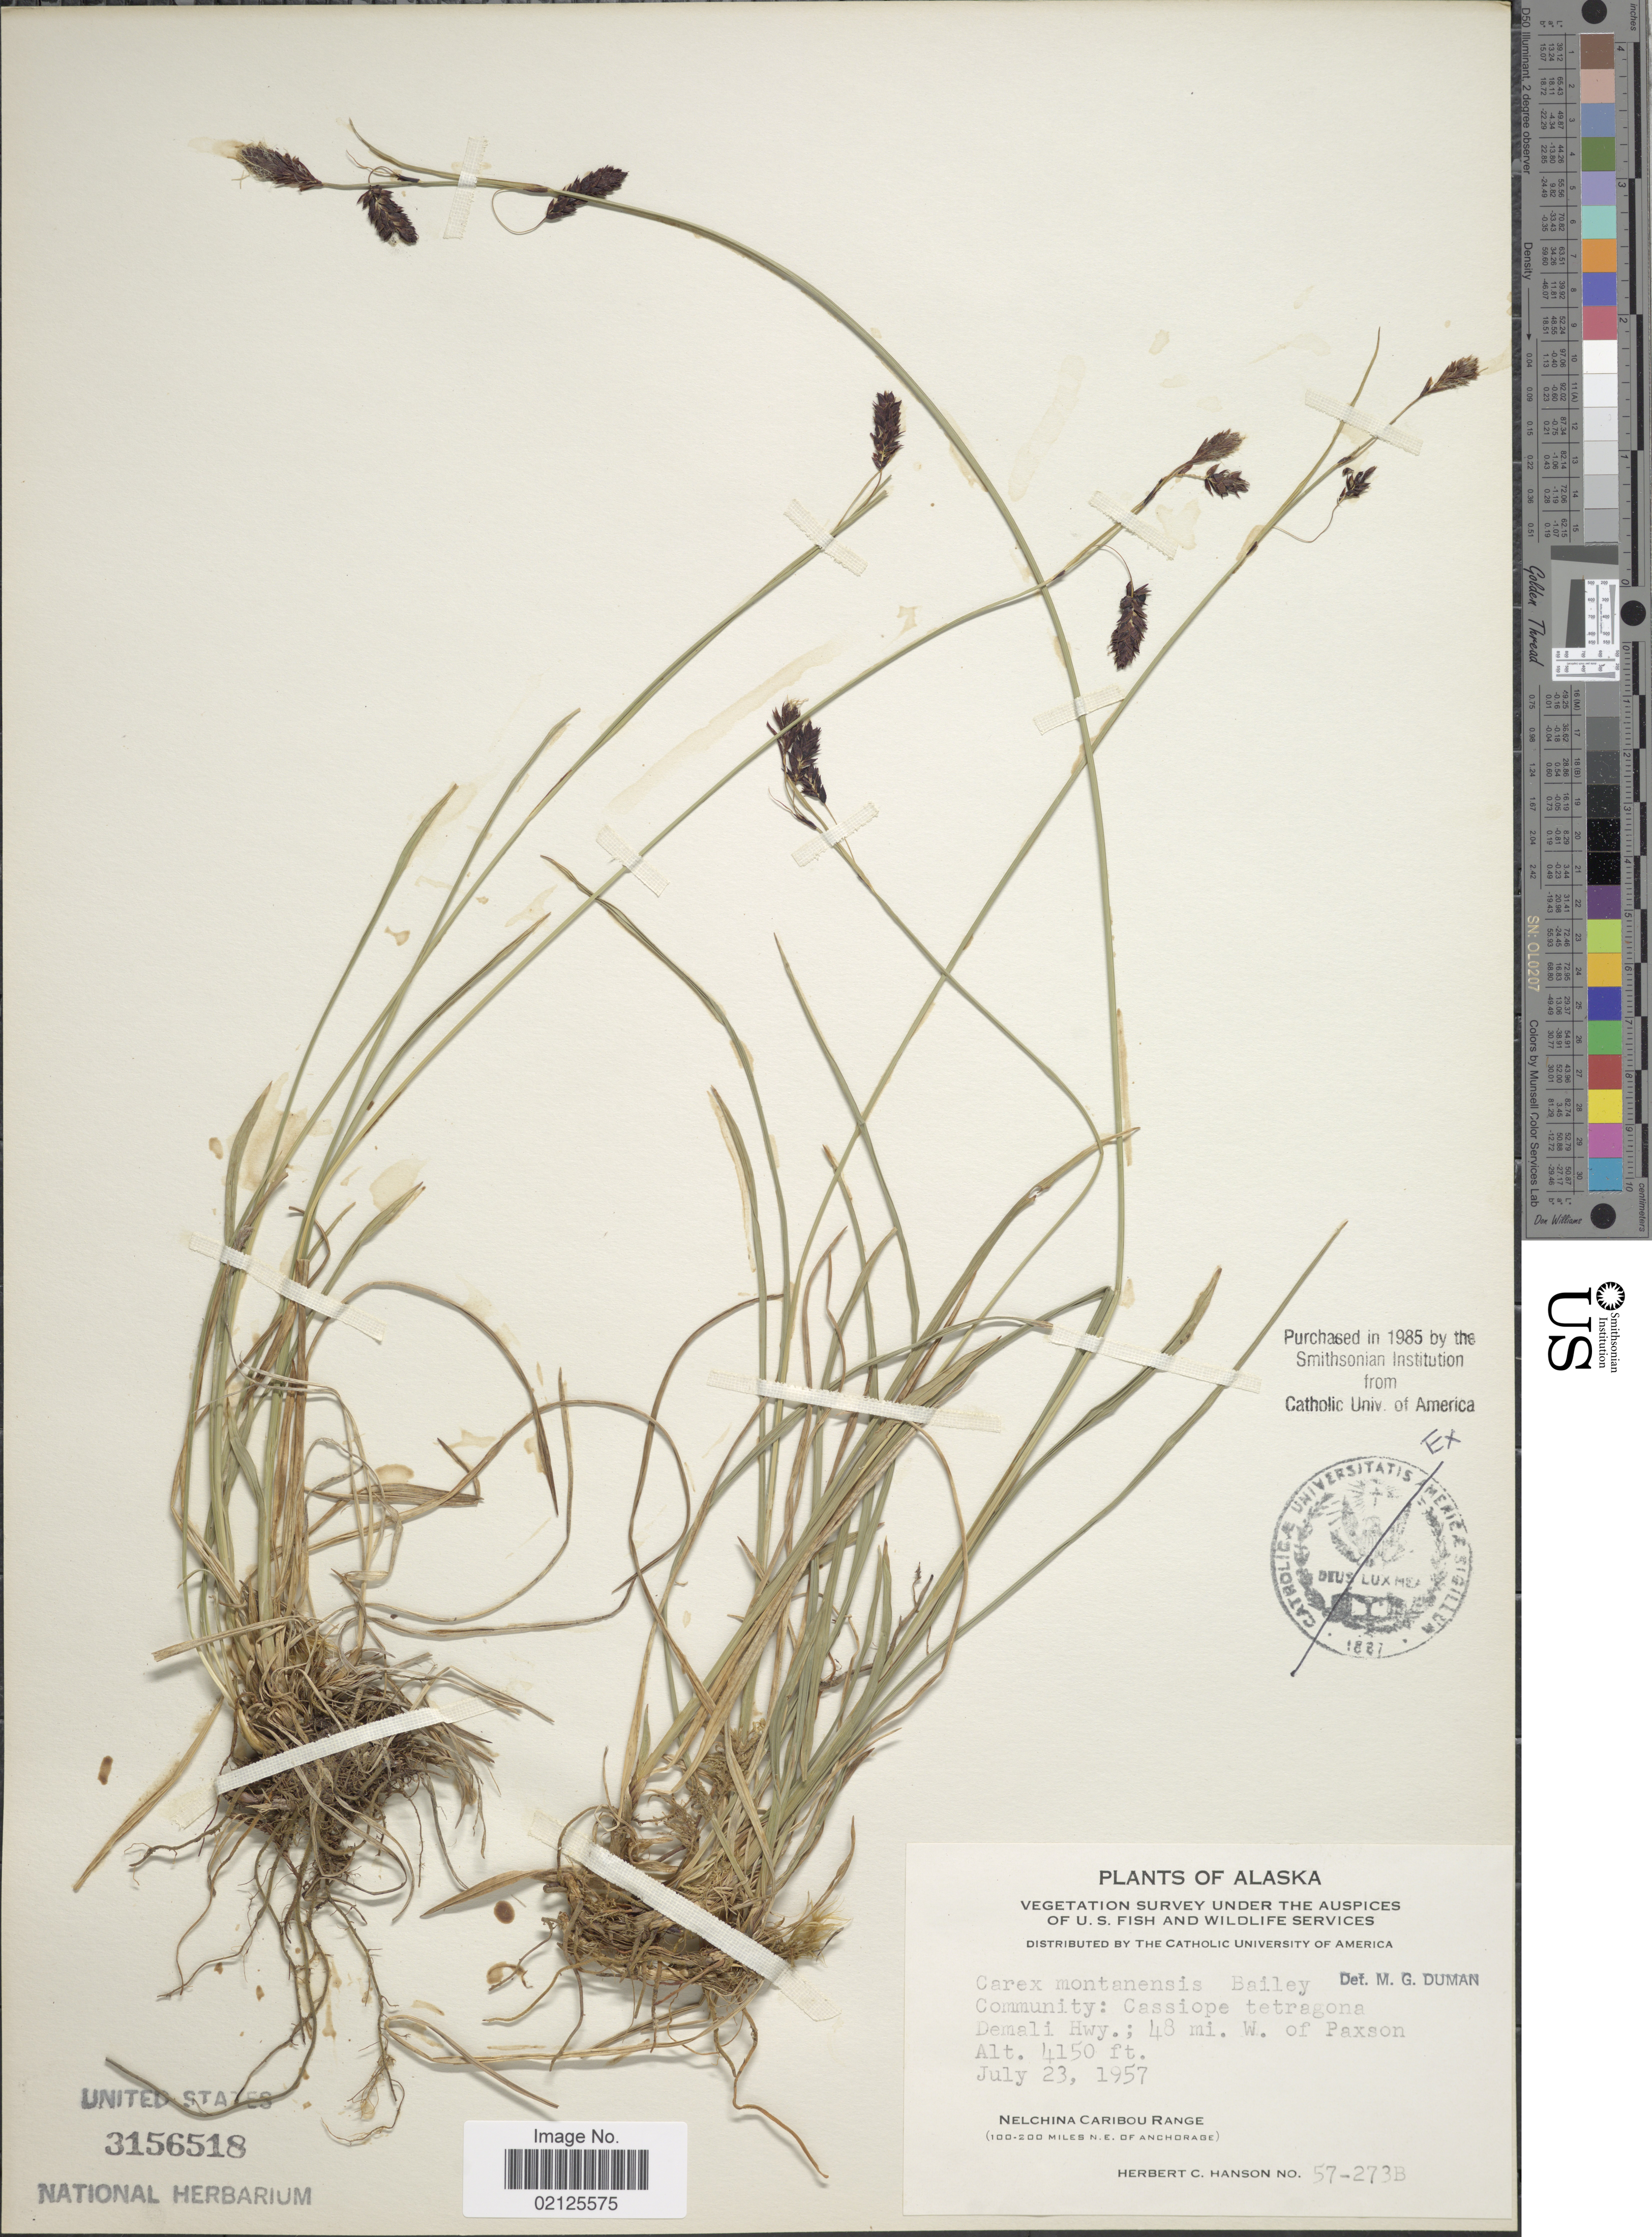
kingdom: Plantae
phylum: Tracheophyta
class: Liliopsida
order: Poales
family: Cyperaceae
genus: Carex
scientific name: Carex podocarpa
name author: R. Br.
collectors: H. Hanson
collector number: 57-273B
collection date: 1957-07-23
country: United States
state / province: Alaska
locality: Demali Hwy.; 48 mi W. of Paxson, Nelchina Caribou Range (100-200 miles N.E. of Anchorage)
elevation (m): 1265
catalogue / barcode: US 3156518